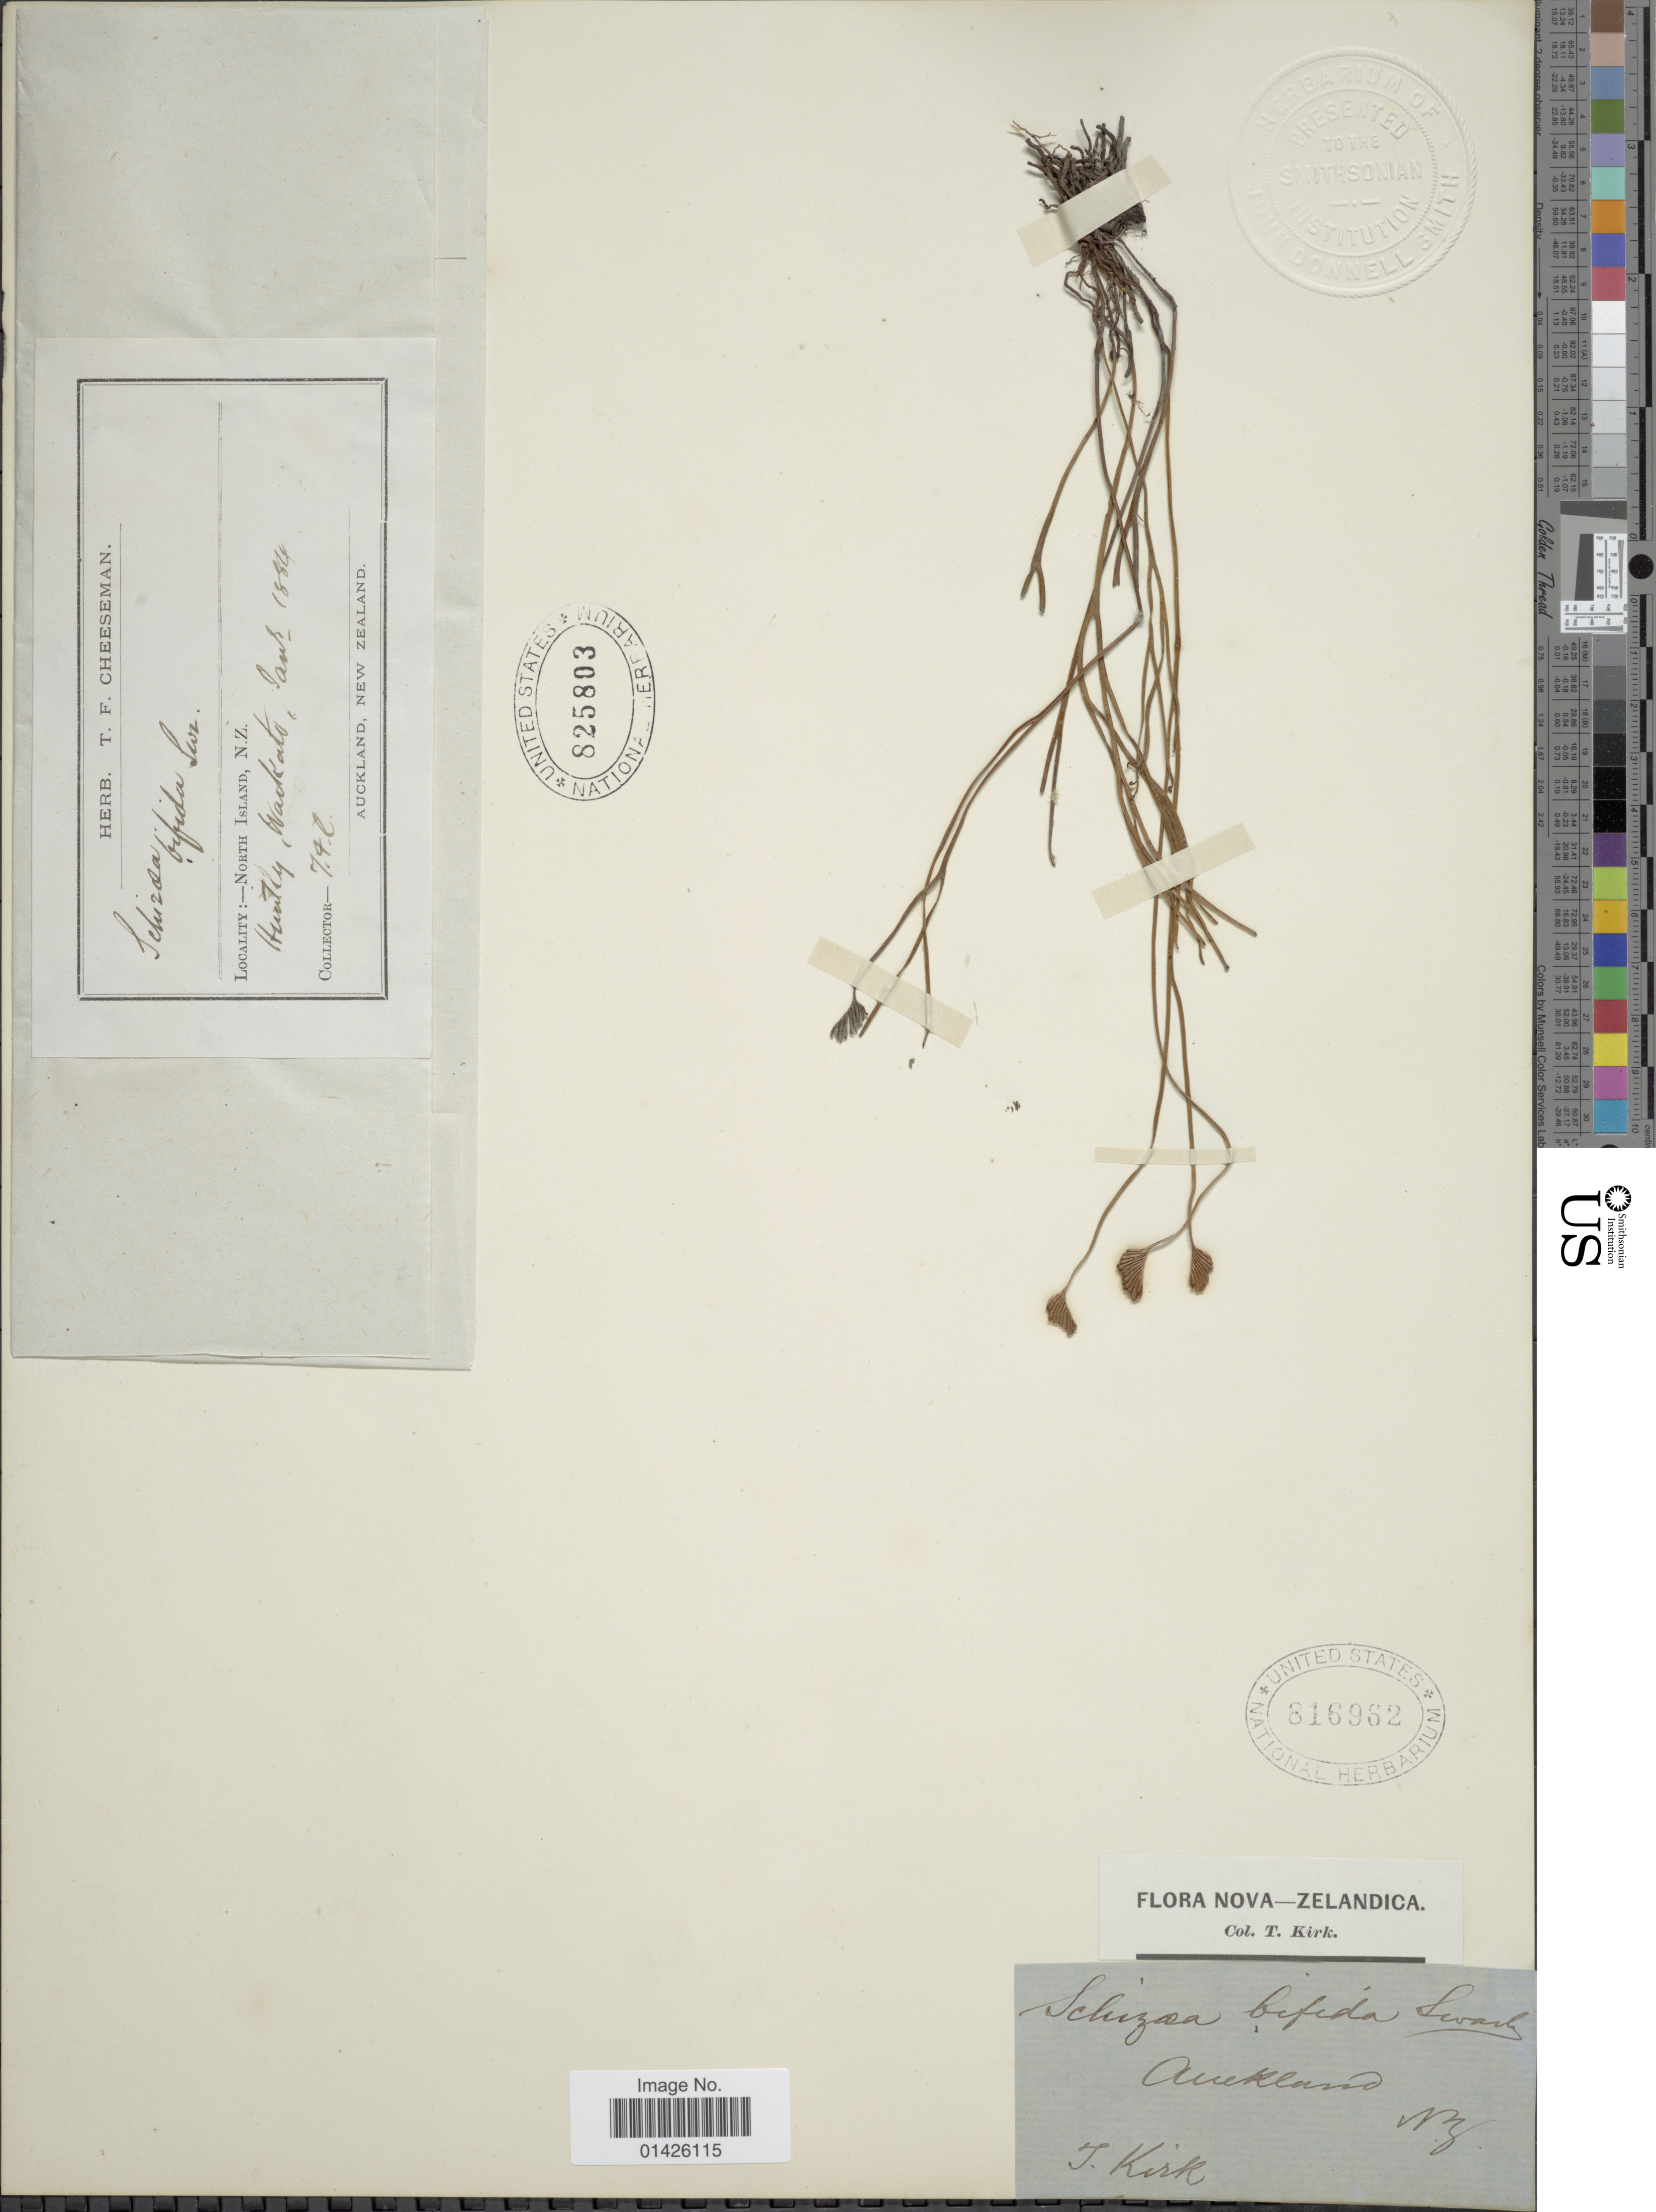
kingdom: Plantae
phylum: Tracheophyta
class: Polypodiopsida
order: Schizaeales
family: Schizaeaceae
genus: Schizaea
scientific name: Schizaea bifida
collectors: T. F. Cheeseman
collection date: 1884-01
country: New Zealand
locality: North Island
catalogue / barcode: US 825803-2